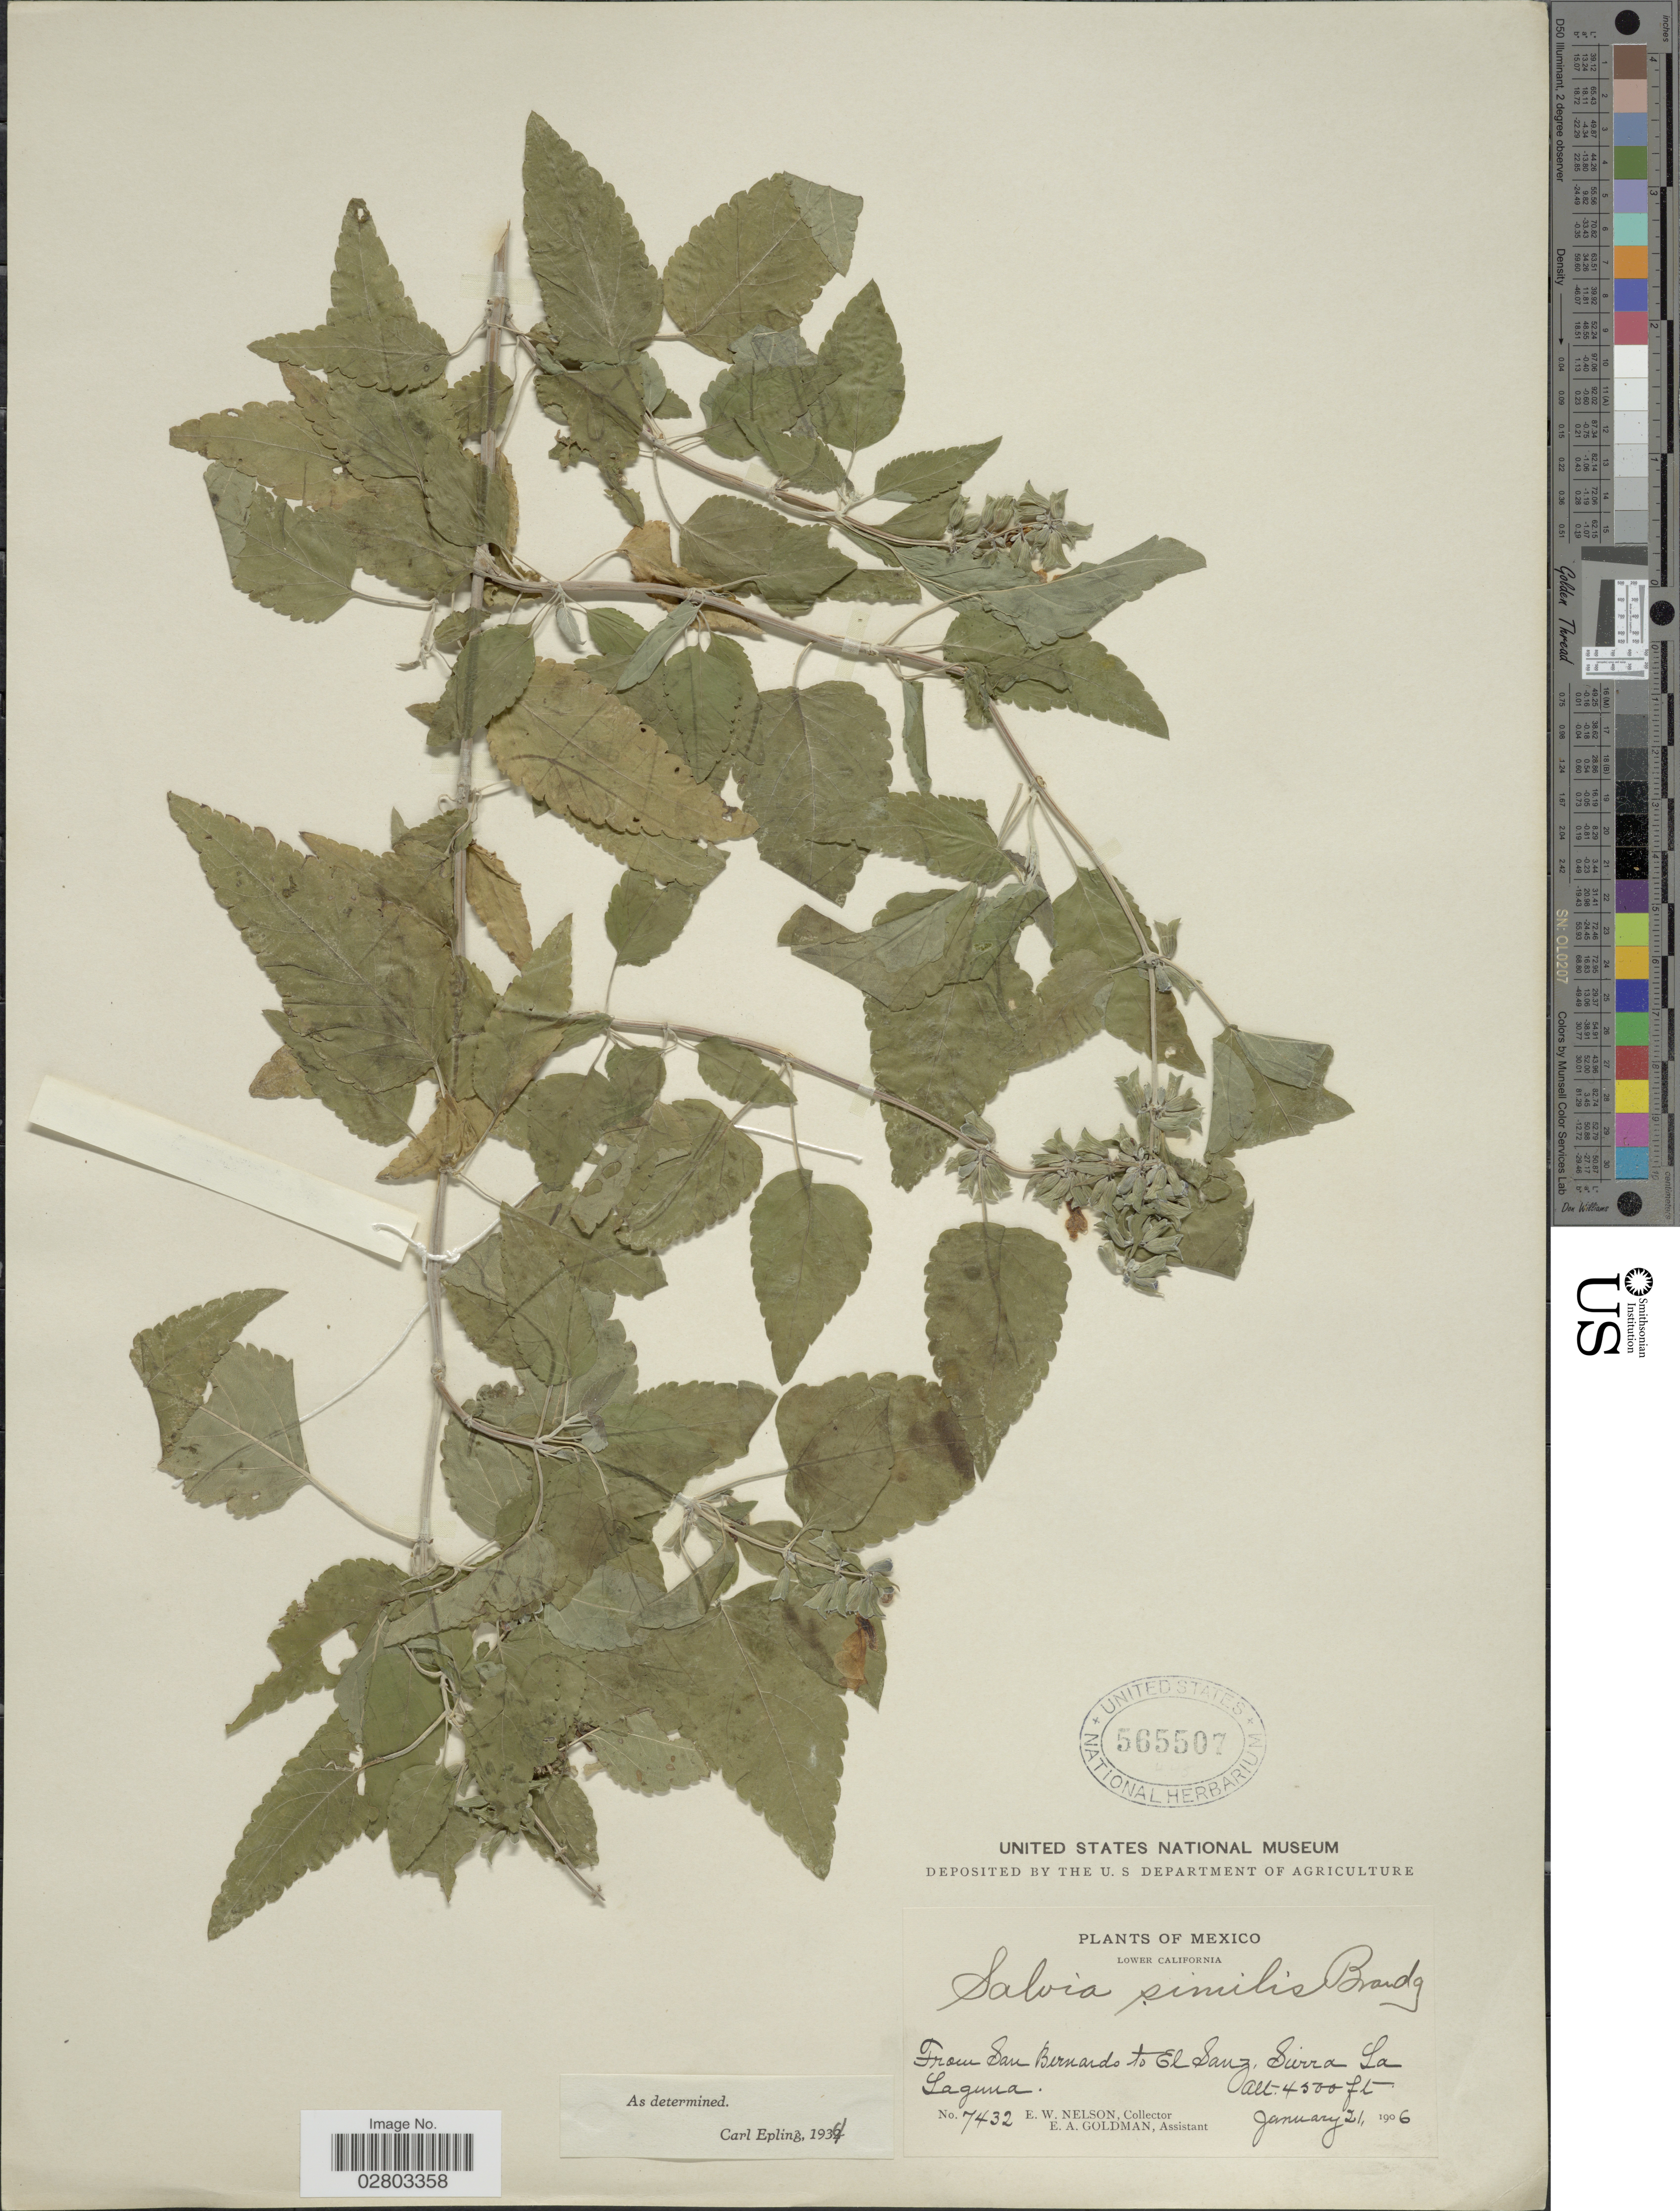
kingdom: Plantae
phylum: Tracheophyta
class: Magnoliopsida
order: Lamiales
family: Lamiaceae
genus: Salvia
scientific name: Salvia similis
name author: Brandegee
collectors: E. W. Nelson & E. A. Goldman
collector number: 7432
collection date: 1906-01-21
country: Mexico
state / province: Baja California Sur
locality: Lower California, From San Bernardo to El Sanz, Sierra La Laguna.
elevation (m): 1372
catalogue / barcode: US 565507